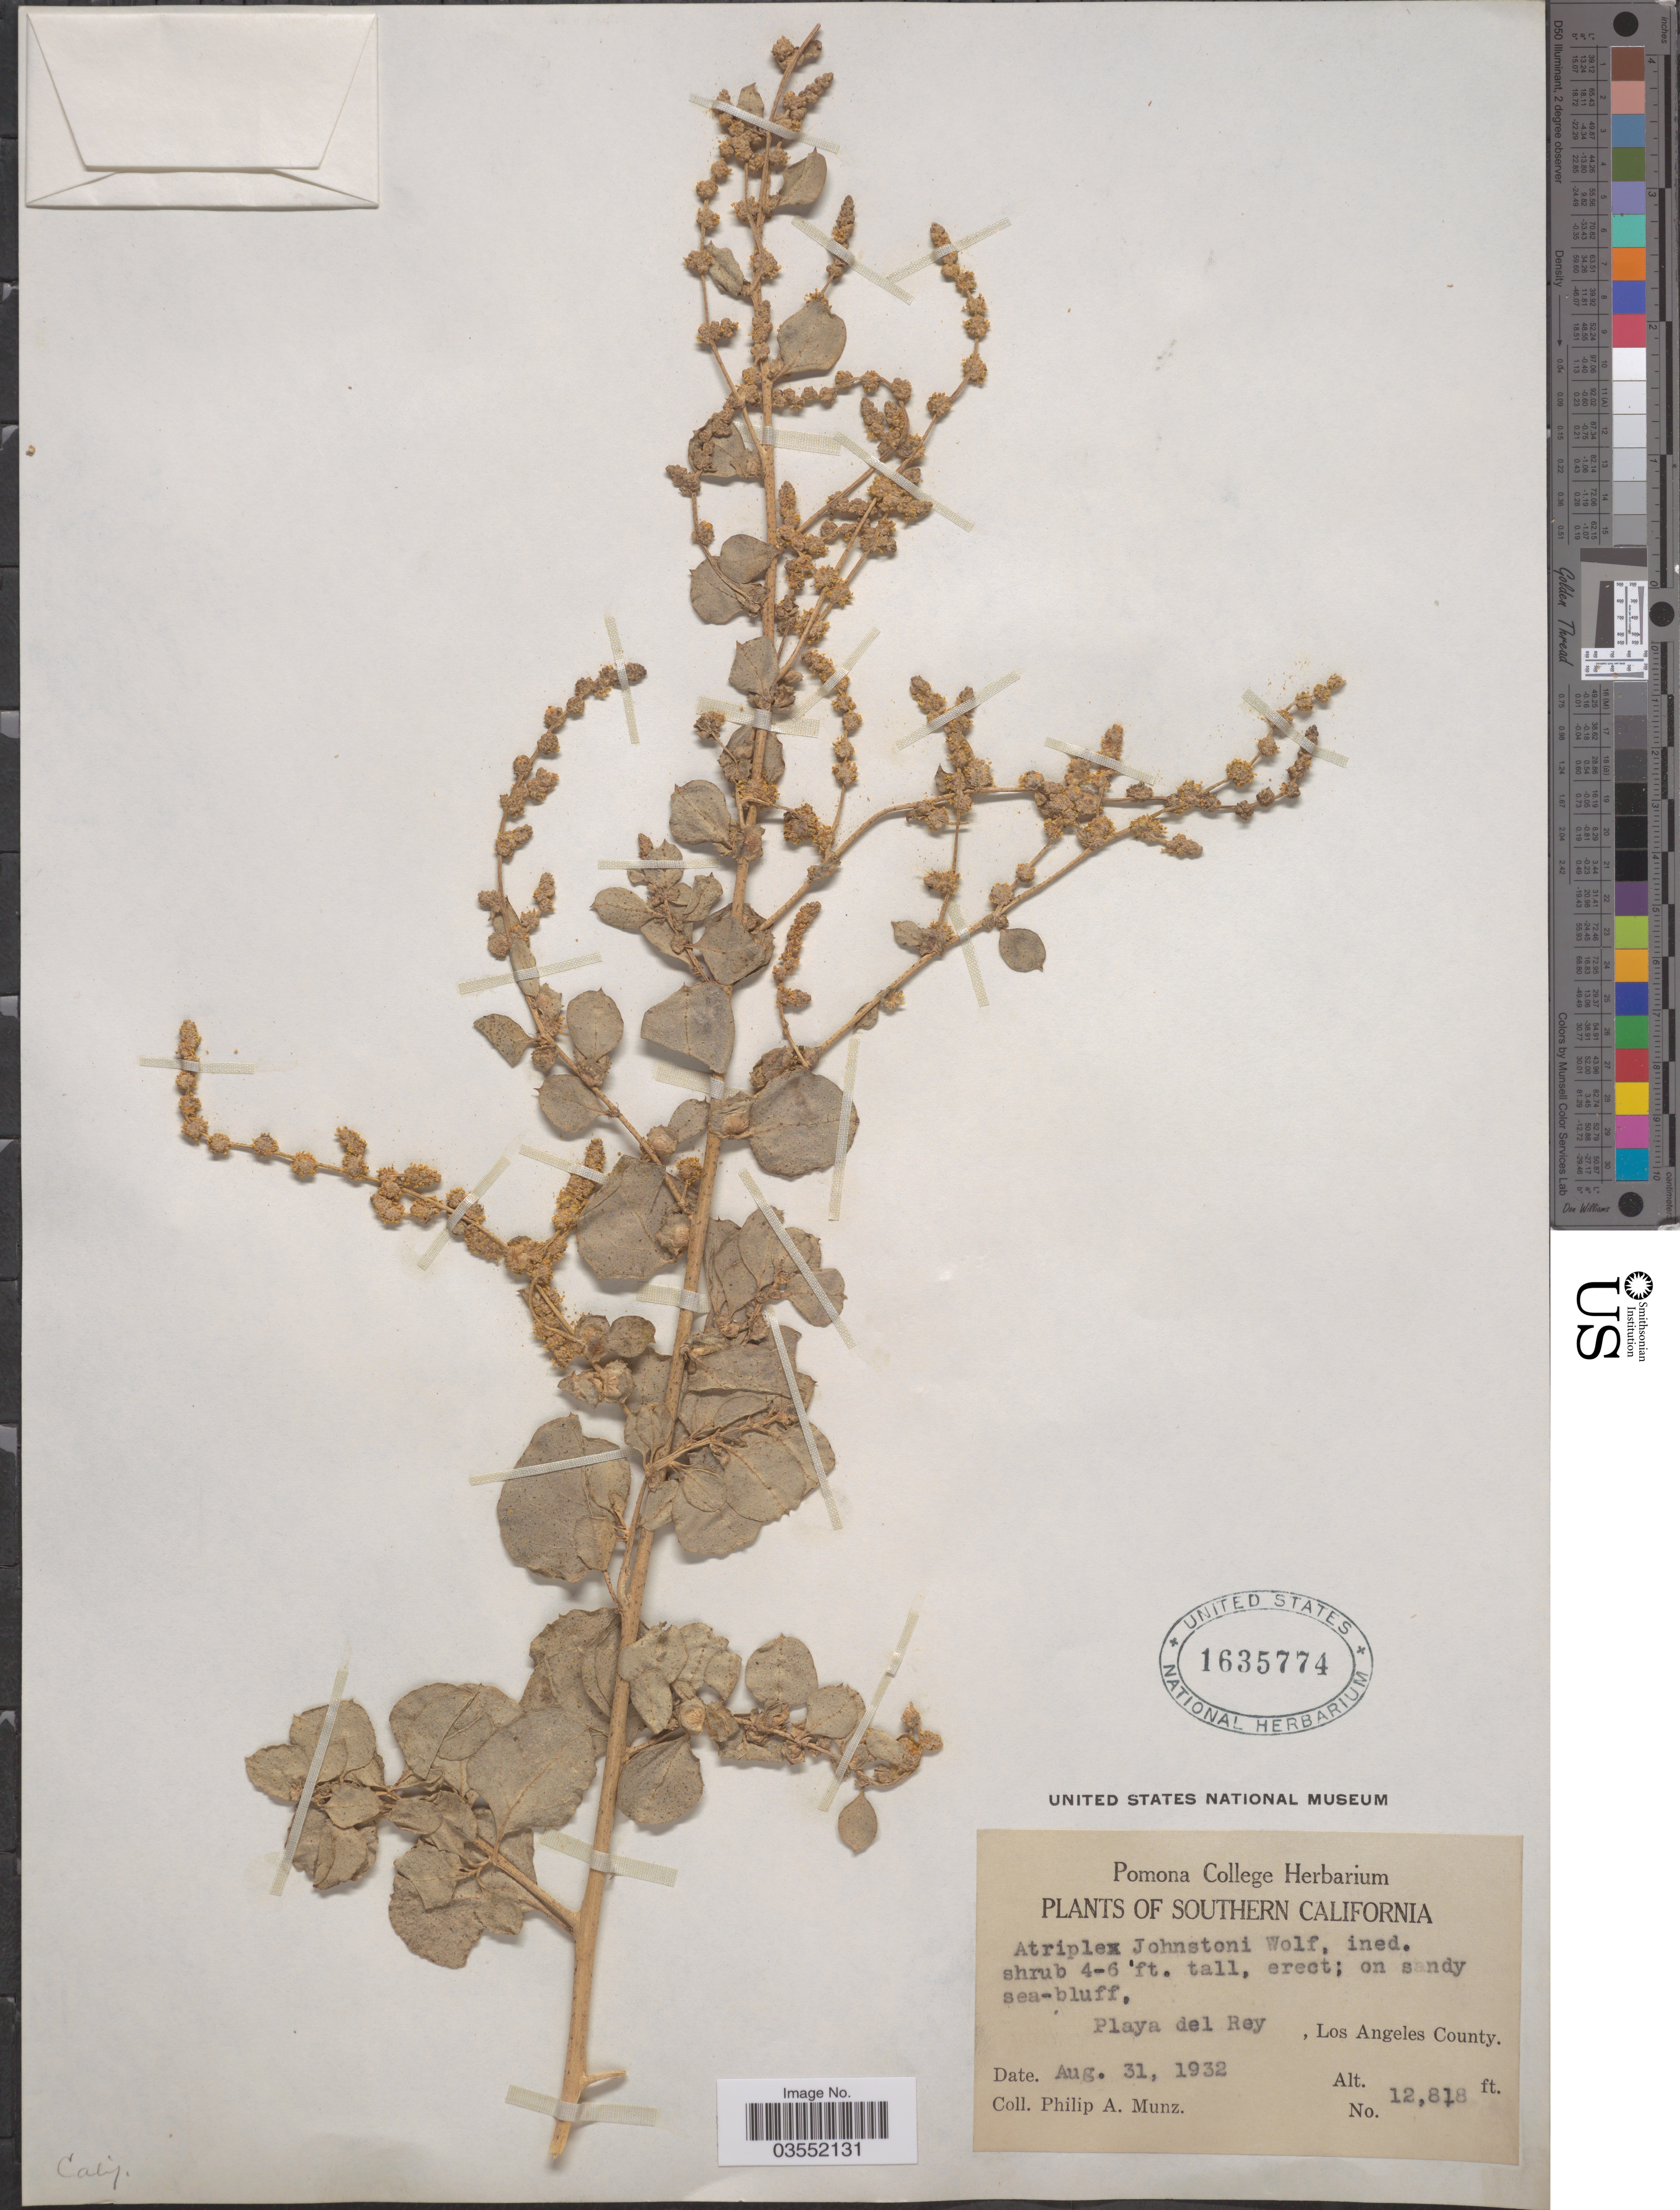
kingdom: Plantae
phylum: Tracheophyta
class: Magnoliopsida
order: Caryophyllales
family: Amaranthaceae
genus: Atriplex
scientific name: Atriplex johnstonii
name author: C.B. Wolf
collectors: P. A. Munz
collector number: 12818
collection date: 1932-08-31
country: United States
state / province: California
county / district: Los Angeles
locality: Playa del Rey. Los Angeles County.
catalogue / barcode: US 1635774